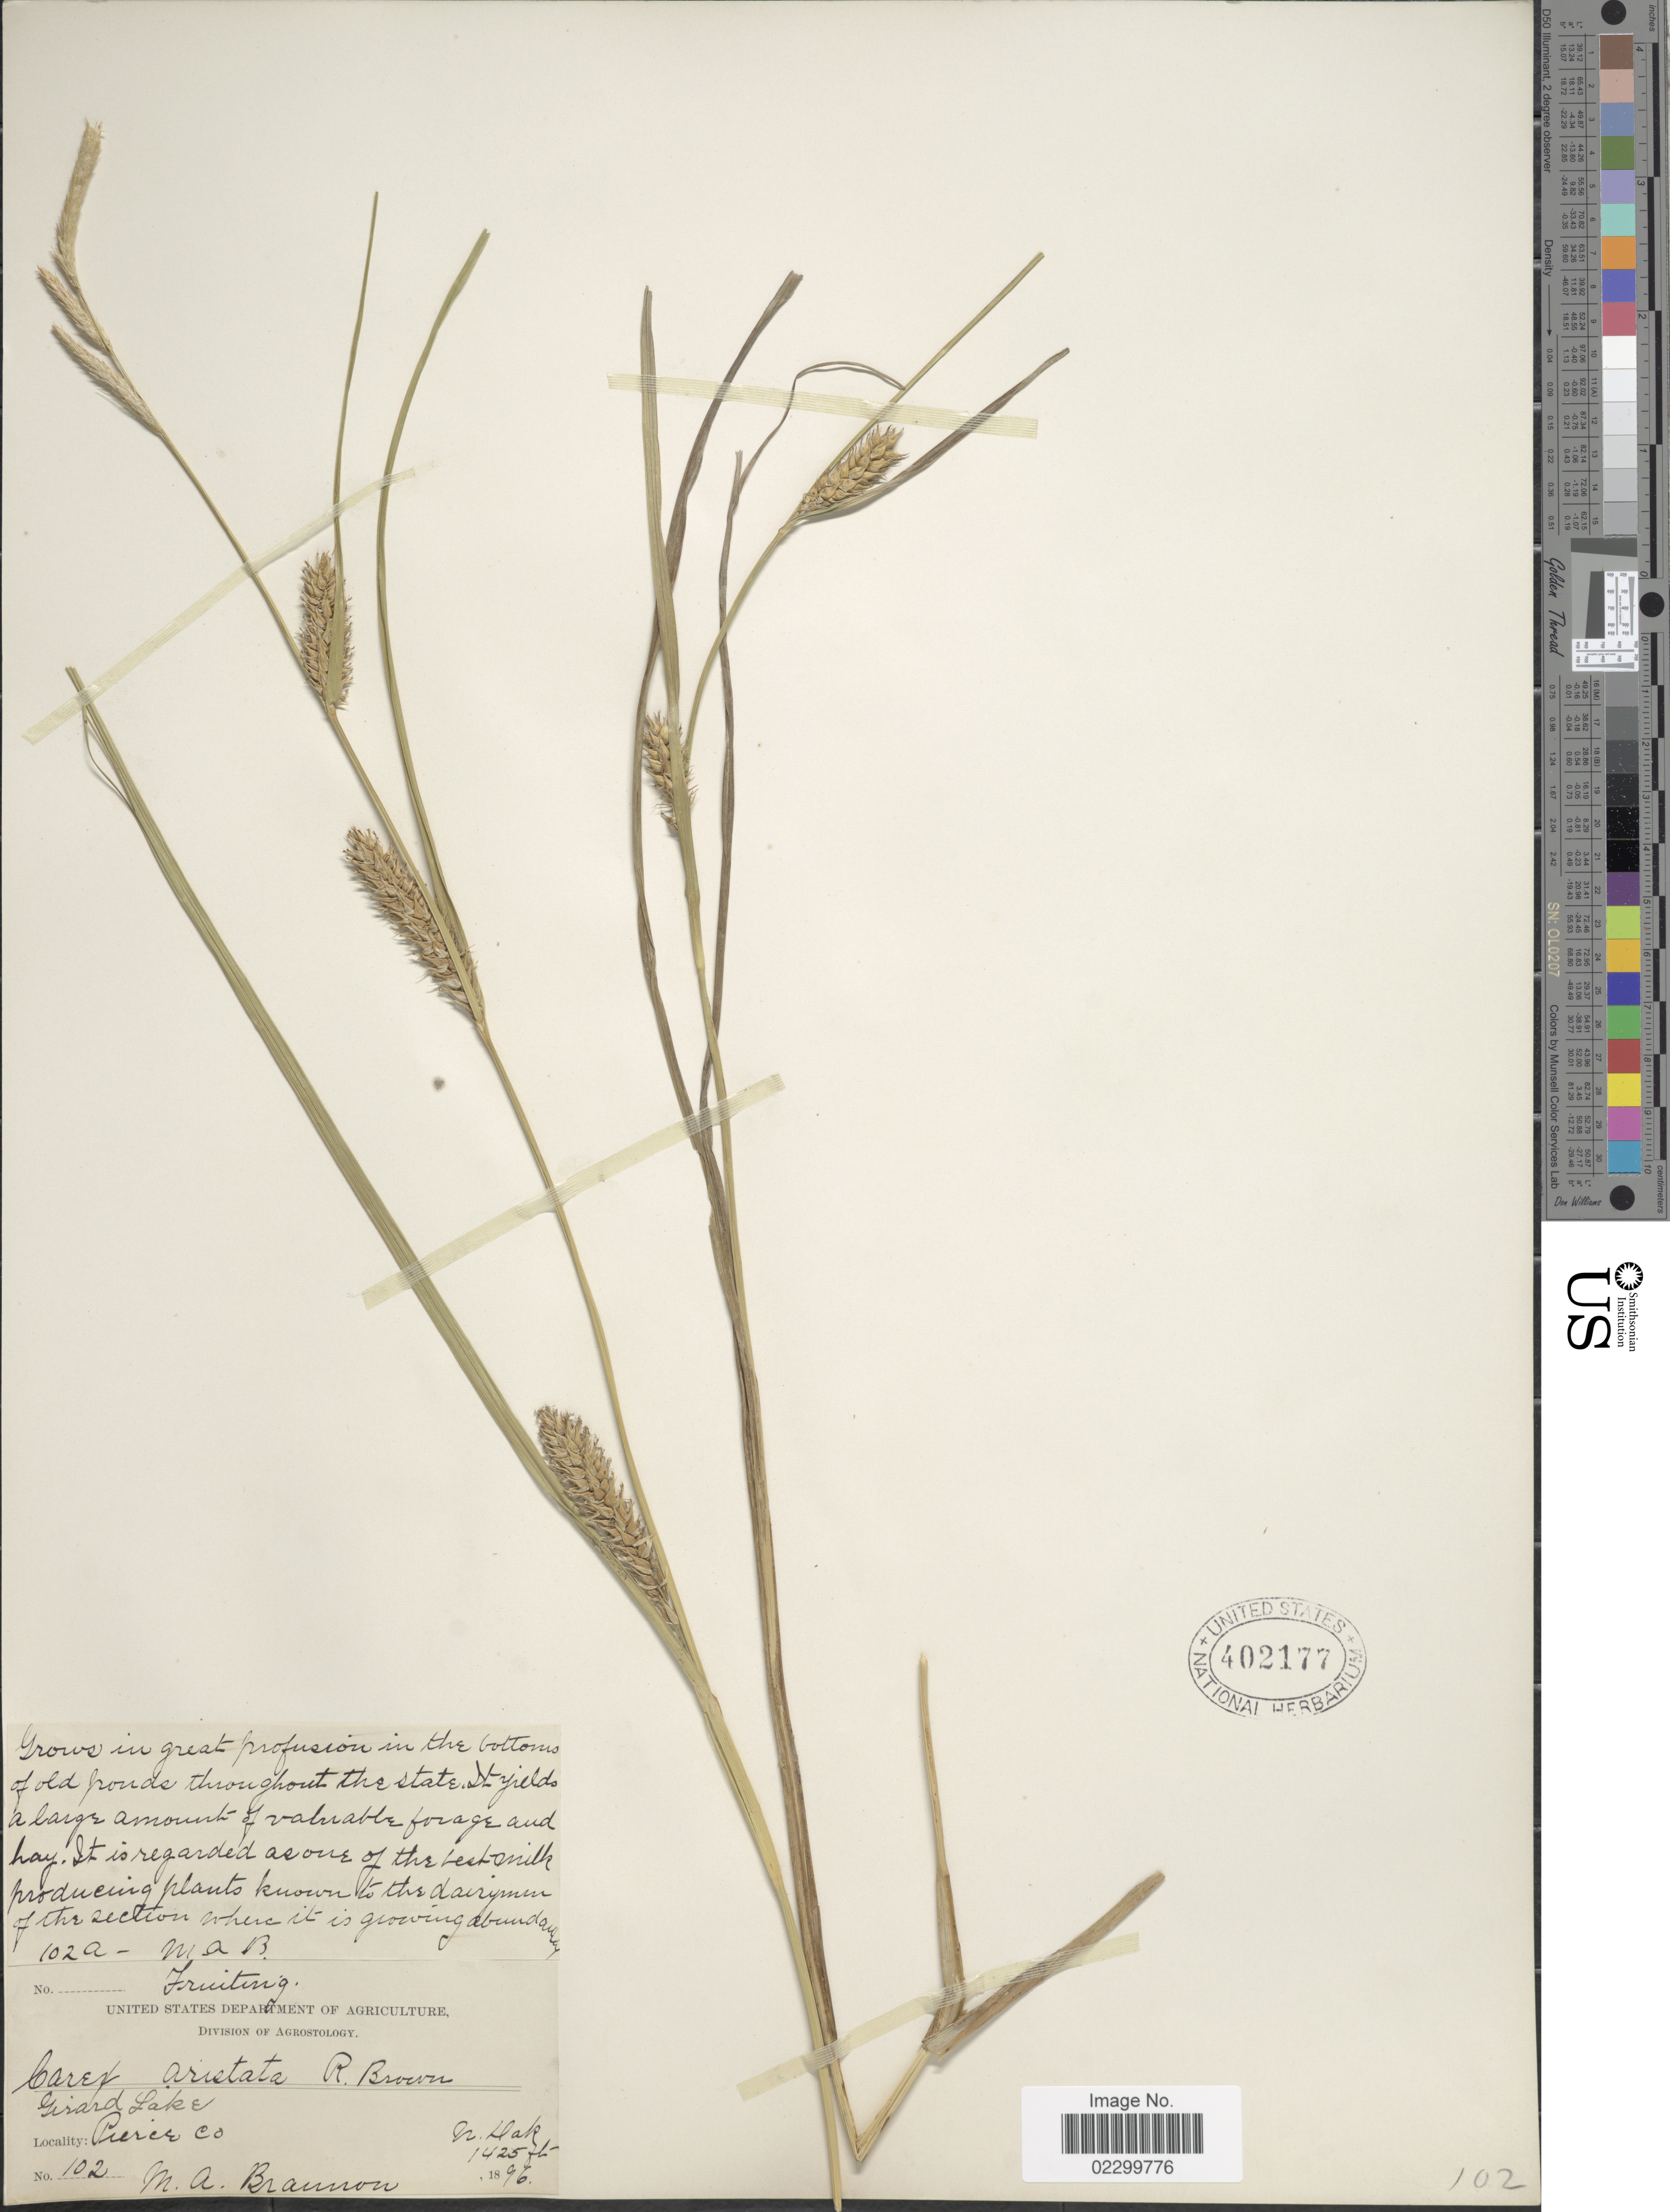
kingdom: Plantae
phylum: Tracheophyta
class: Liliopsida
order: Poales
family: Cyperaceae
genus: Carex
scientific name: Carex atherodes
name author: Spreng.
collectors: M. Brannon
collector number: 102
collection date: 1896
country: United States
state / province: North Dakota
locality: Girard Lake, Pierce Co., growing in great profusion in the bottoms of old ponds throughout the state.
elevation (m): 434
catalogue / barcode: US 402177